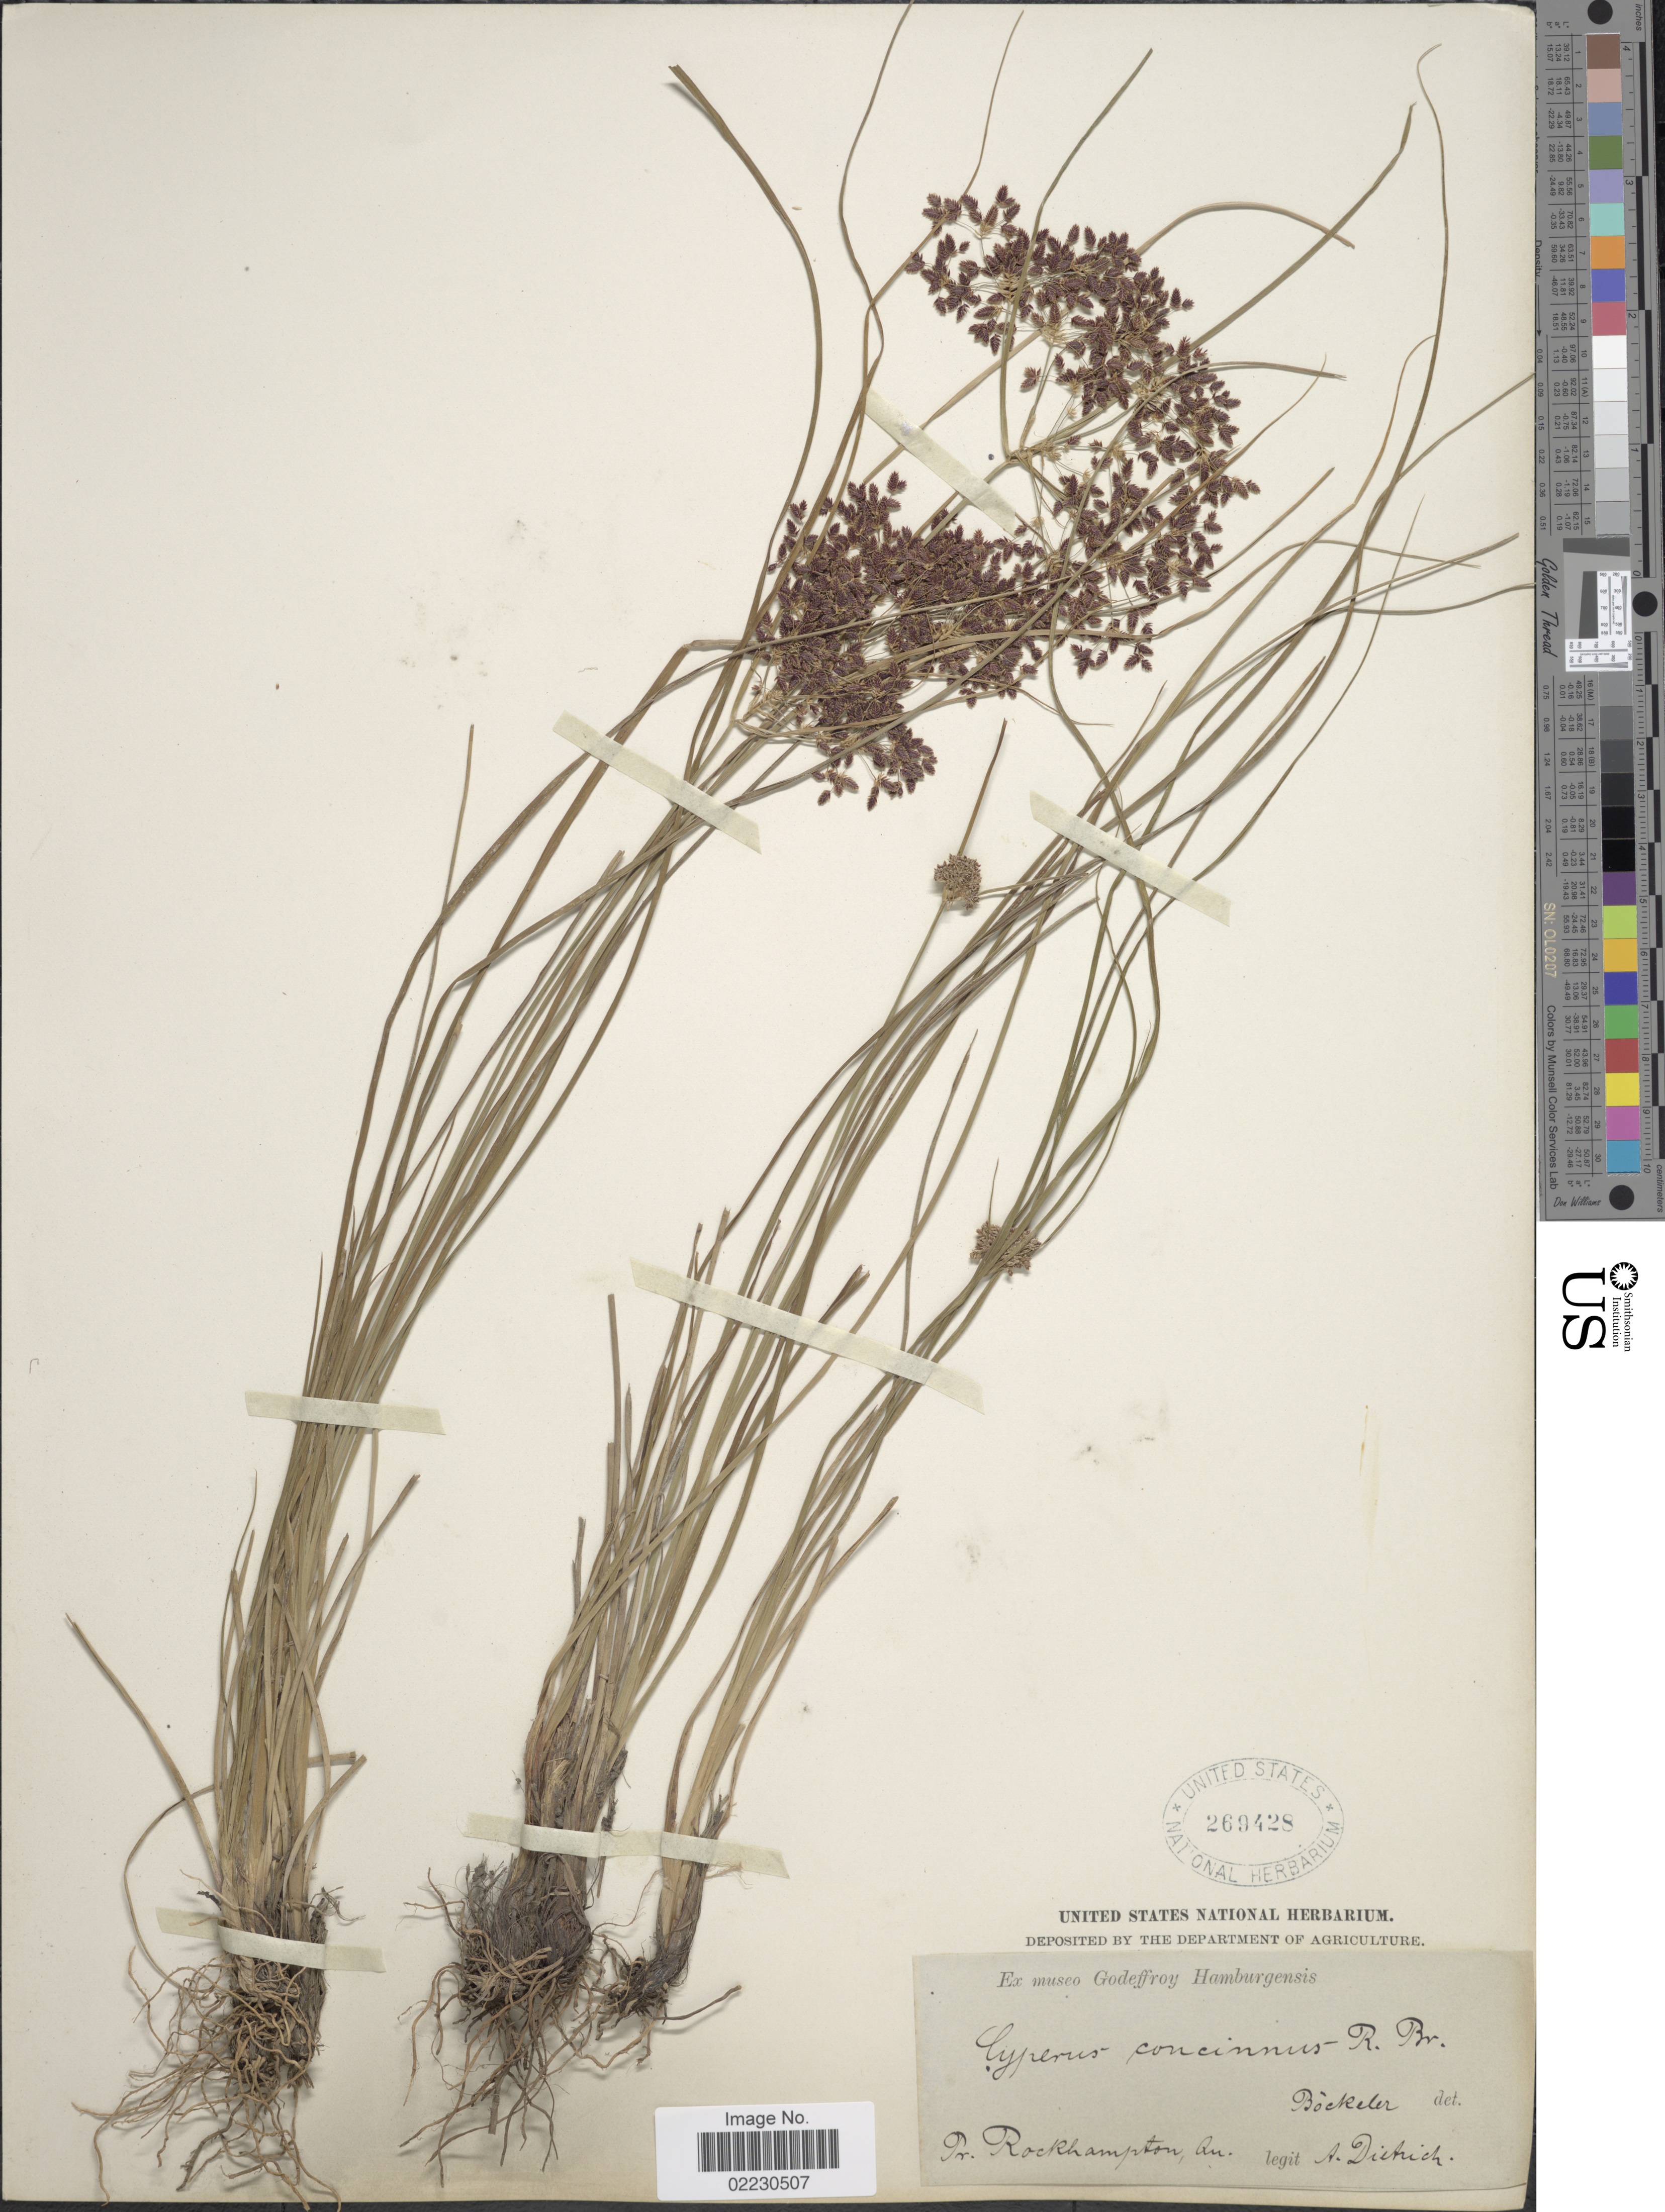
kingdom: Plantae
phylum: Tracheophyta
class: Liliopsida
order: Poales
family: Cyperaceae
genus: Cyperus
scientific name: Cyperus concinnus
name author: R. Br.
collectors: A. Dietrich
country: Australia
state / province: Queensland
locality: Pr. Rockhampton, Qu.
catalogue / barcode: US 269428